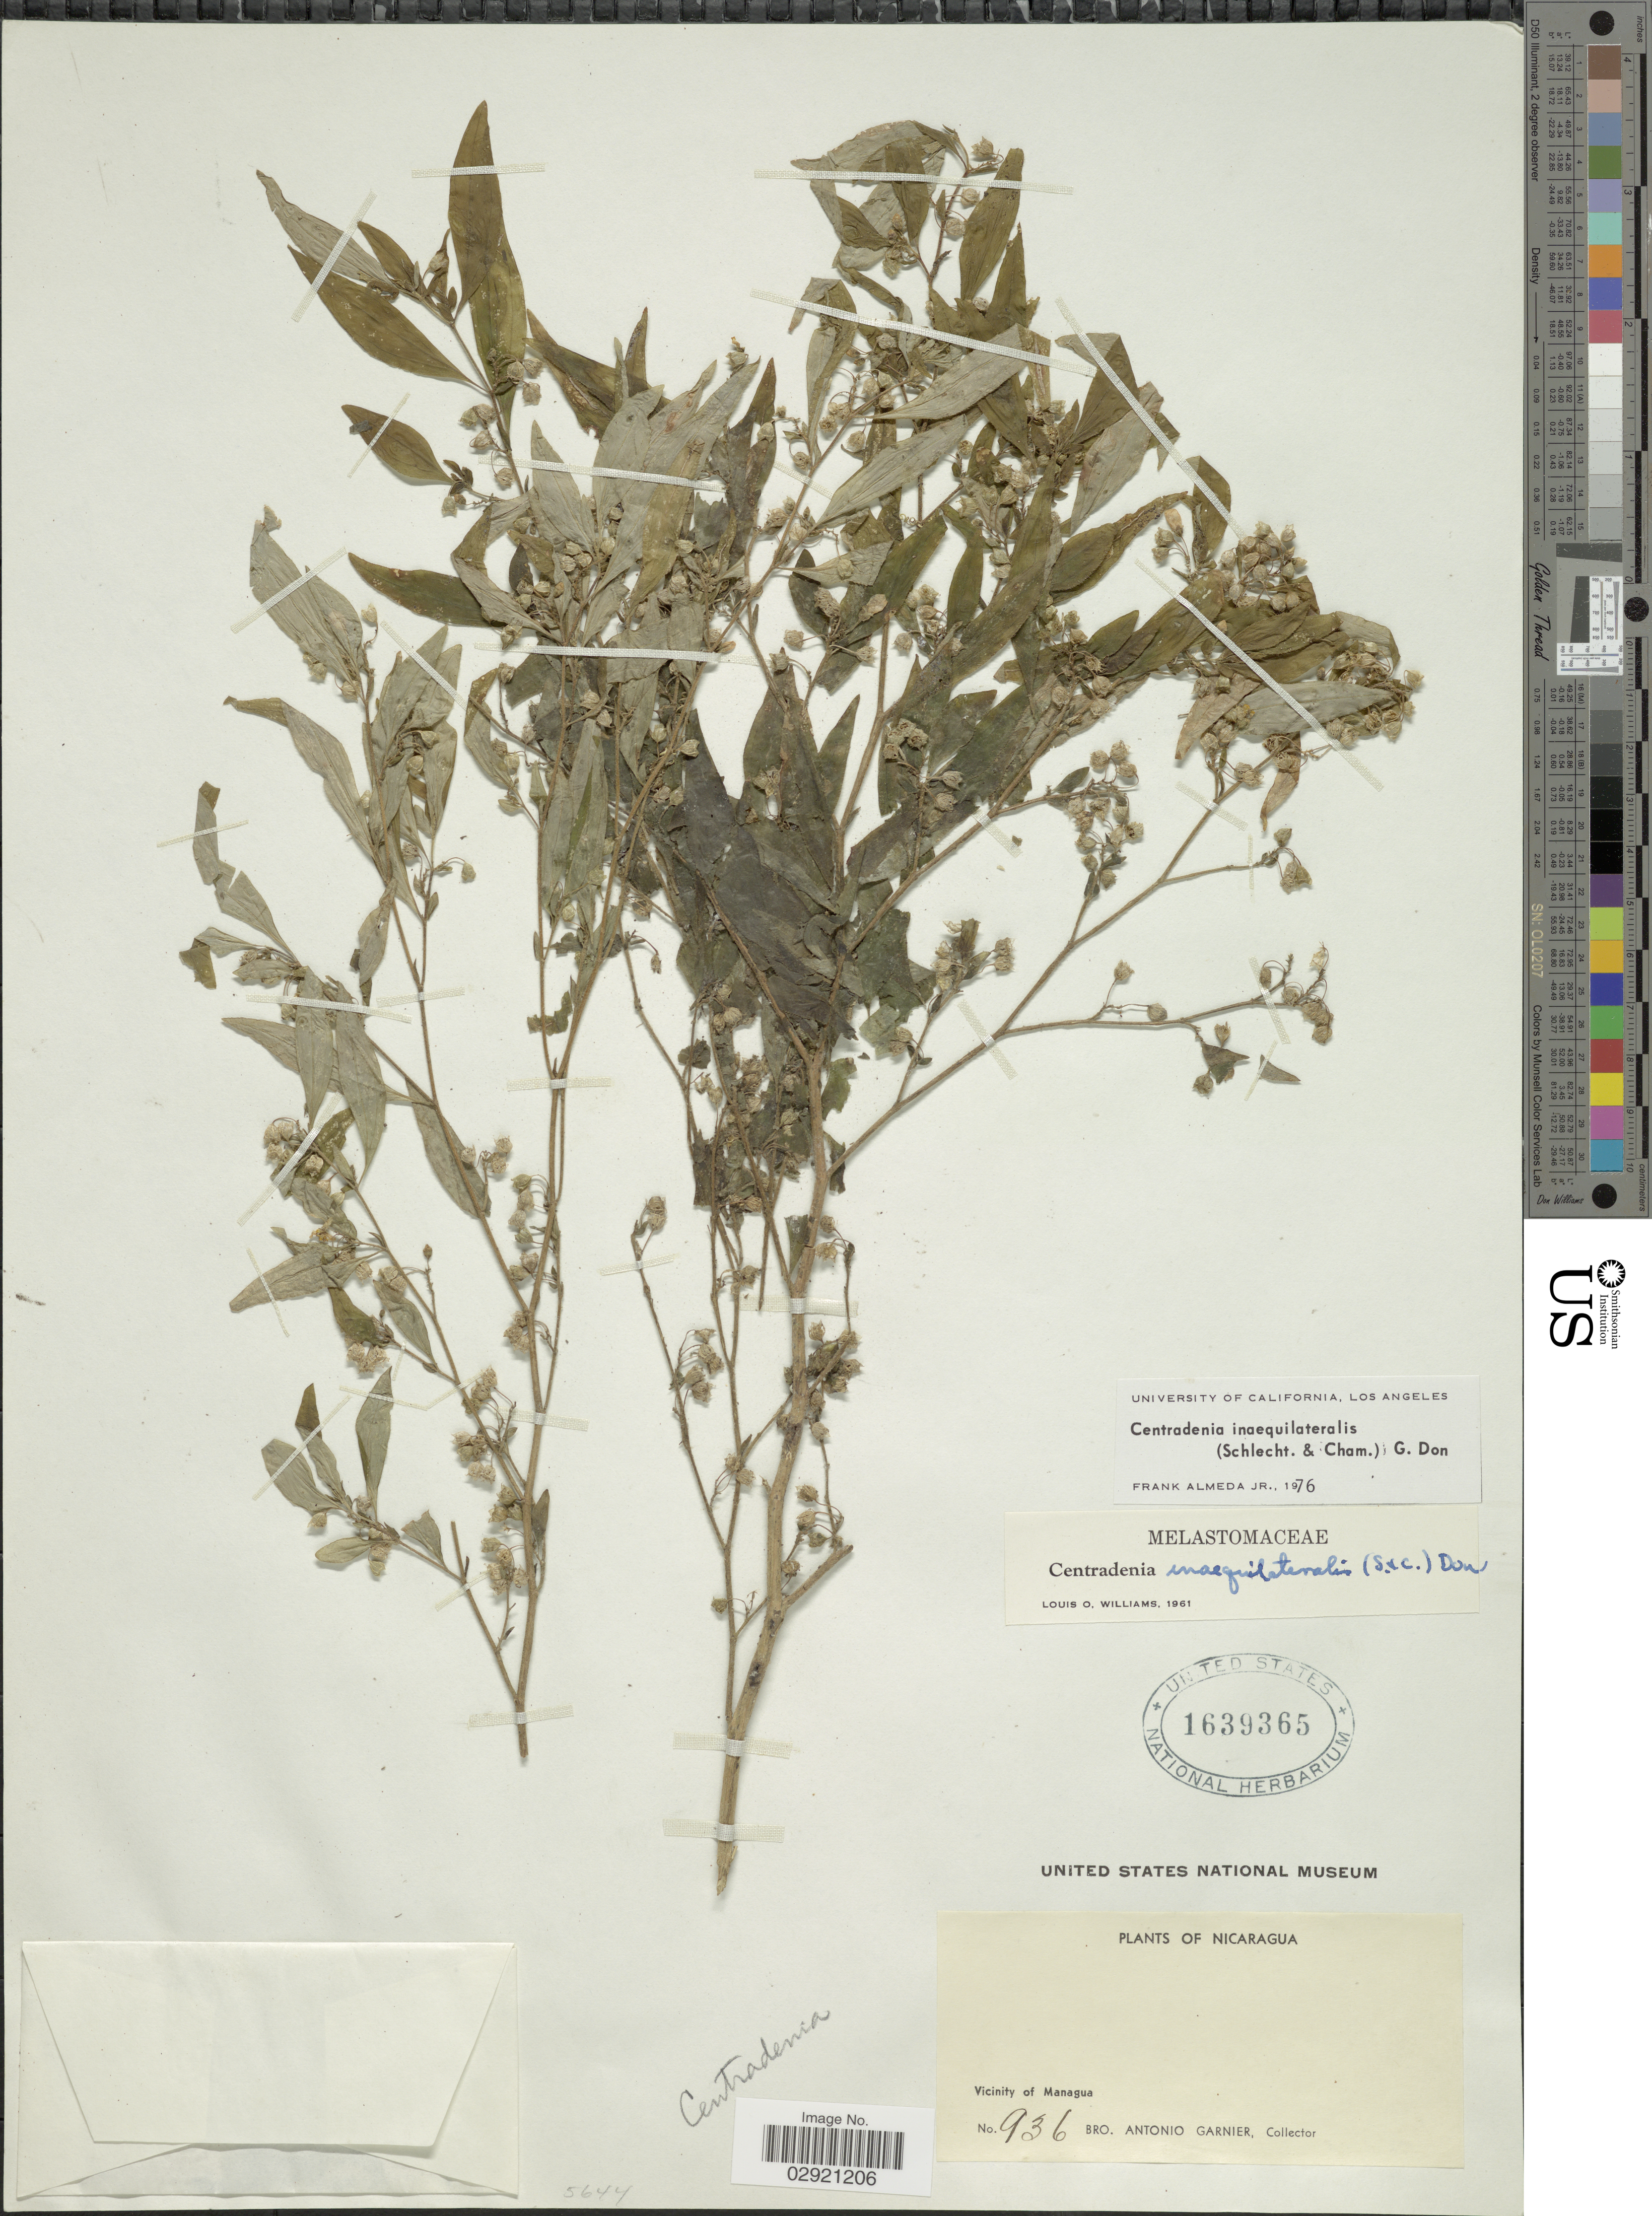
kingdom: Plantae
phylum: Tracheophyta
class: Magnoliopsida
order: Myrtales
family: Melastomataceae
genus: Centradenia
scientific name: Centradenia inaequilateralis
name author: (Gleason) G. Don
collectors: Bro. A. Garnier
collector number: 936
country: Nicaragua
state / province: Managua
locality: Vicinity of Managua.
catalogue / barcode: US 1639365